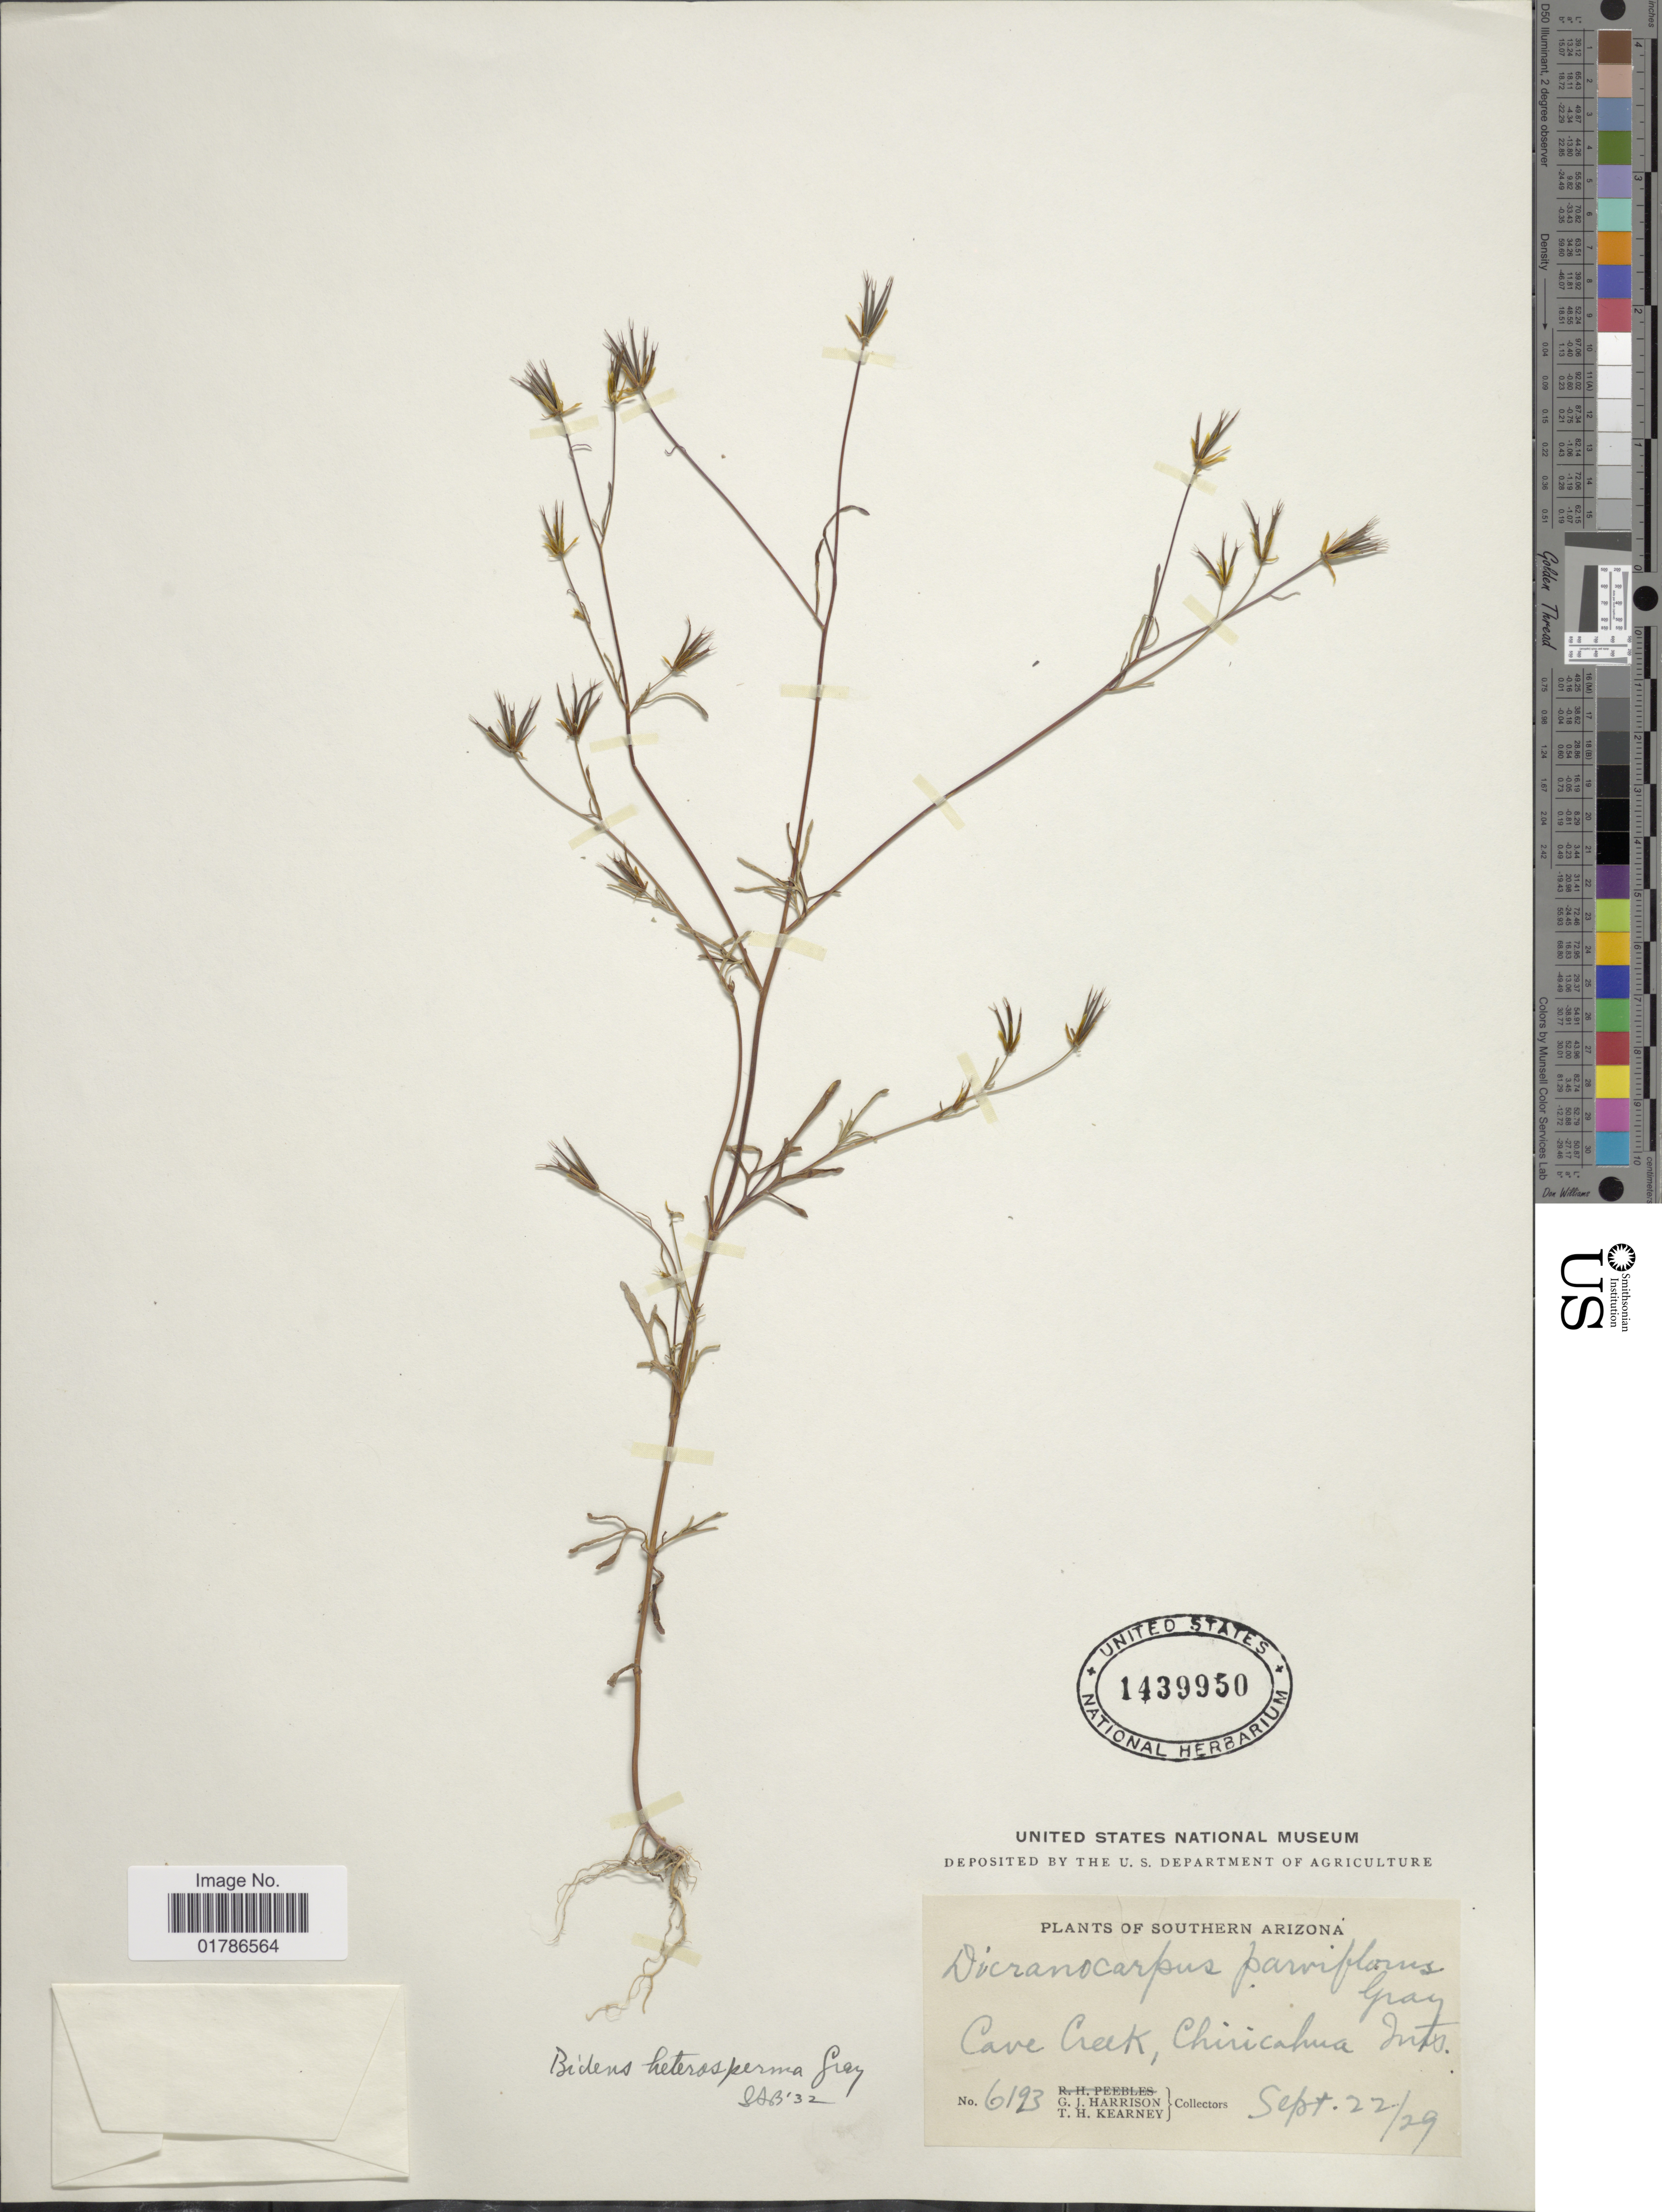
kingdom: Plantae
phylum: Tracheophyta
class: Magnoliopsida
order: Asterales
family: Asteraceae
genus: Bidens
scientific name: Bidens heterosperma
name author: A. Gray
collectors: G. J. Harrison & T. H. Kearney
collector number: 6193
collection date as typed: Transcribed d/m/y: 22/9/29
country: United States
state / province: Arizona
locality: Cave Creek, Chiricahua mts.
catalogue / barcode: US 1439950